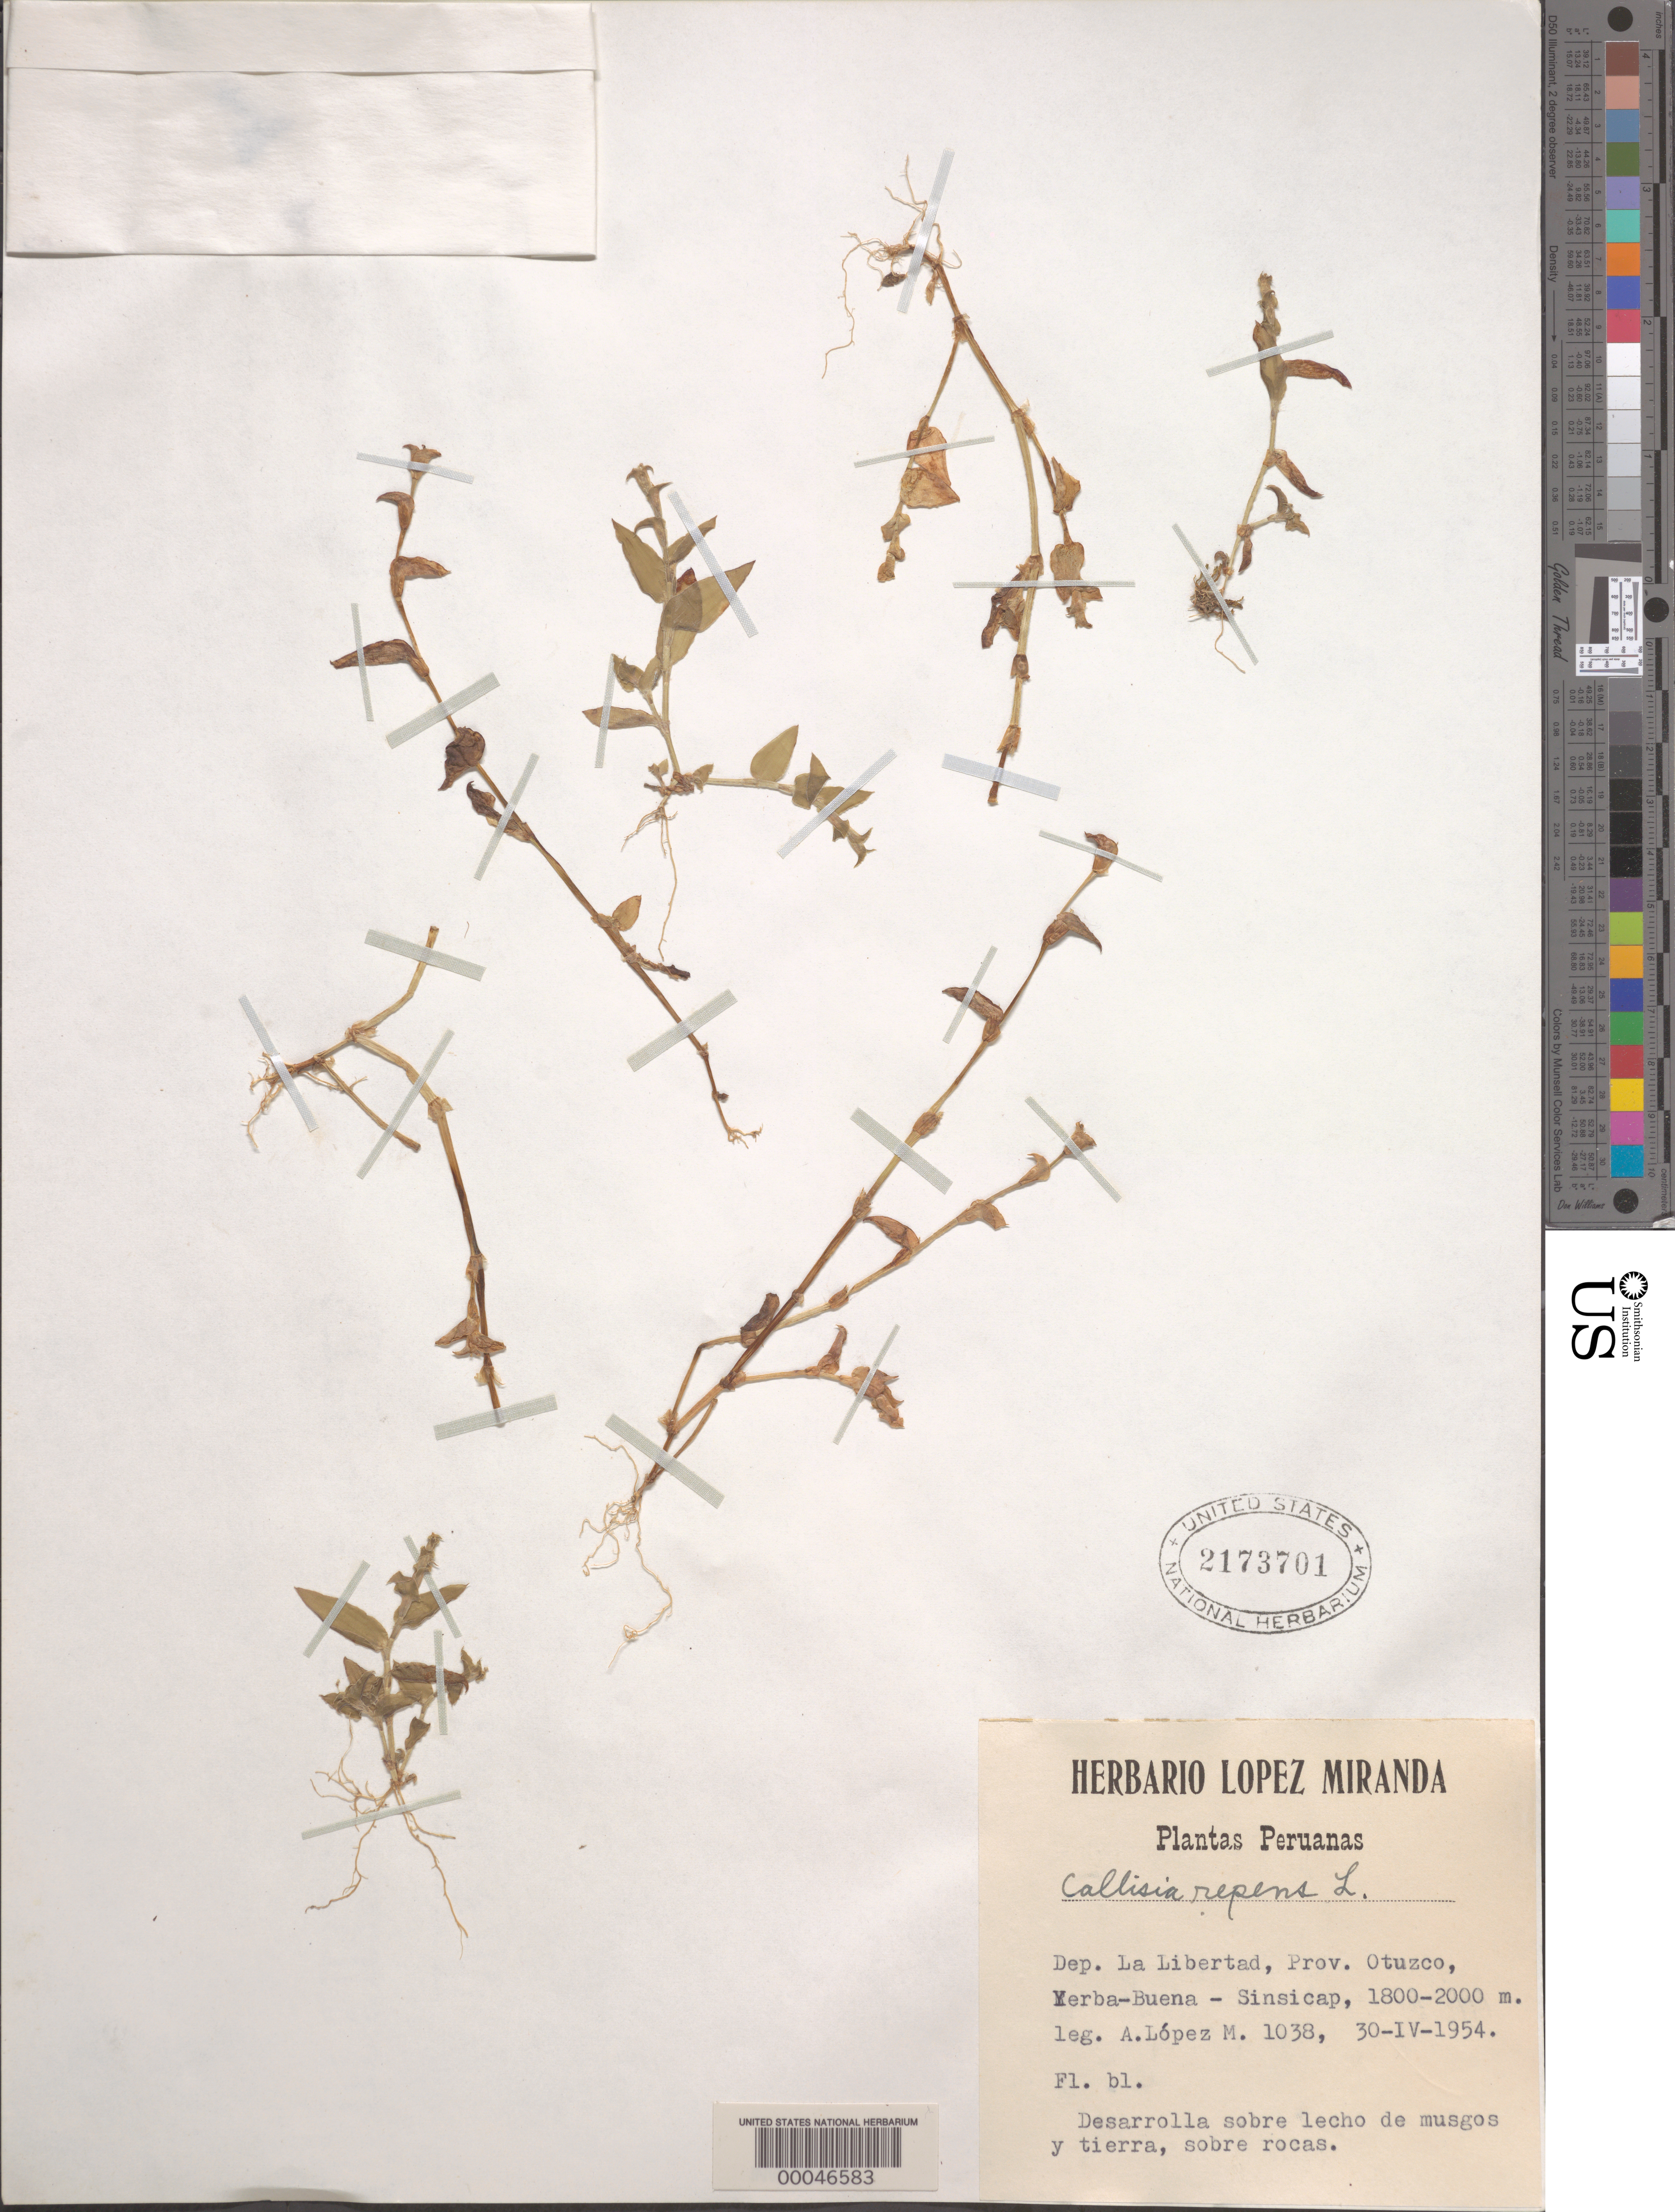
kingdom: Plantae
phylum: Tracheophyta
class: Liliopsida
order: Commelinales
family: Commelinaceae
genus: Callisia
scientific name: Callisia repens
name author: (Jacq.) L.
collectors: A. Lopez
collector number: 1038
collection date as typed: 30 Apr 1954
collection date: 1954-04-30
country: Peru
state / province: La Libertad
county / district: Otuzco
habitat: Rocky, mossy bed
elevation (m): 1800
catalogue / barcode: US 2173701